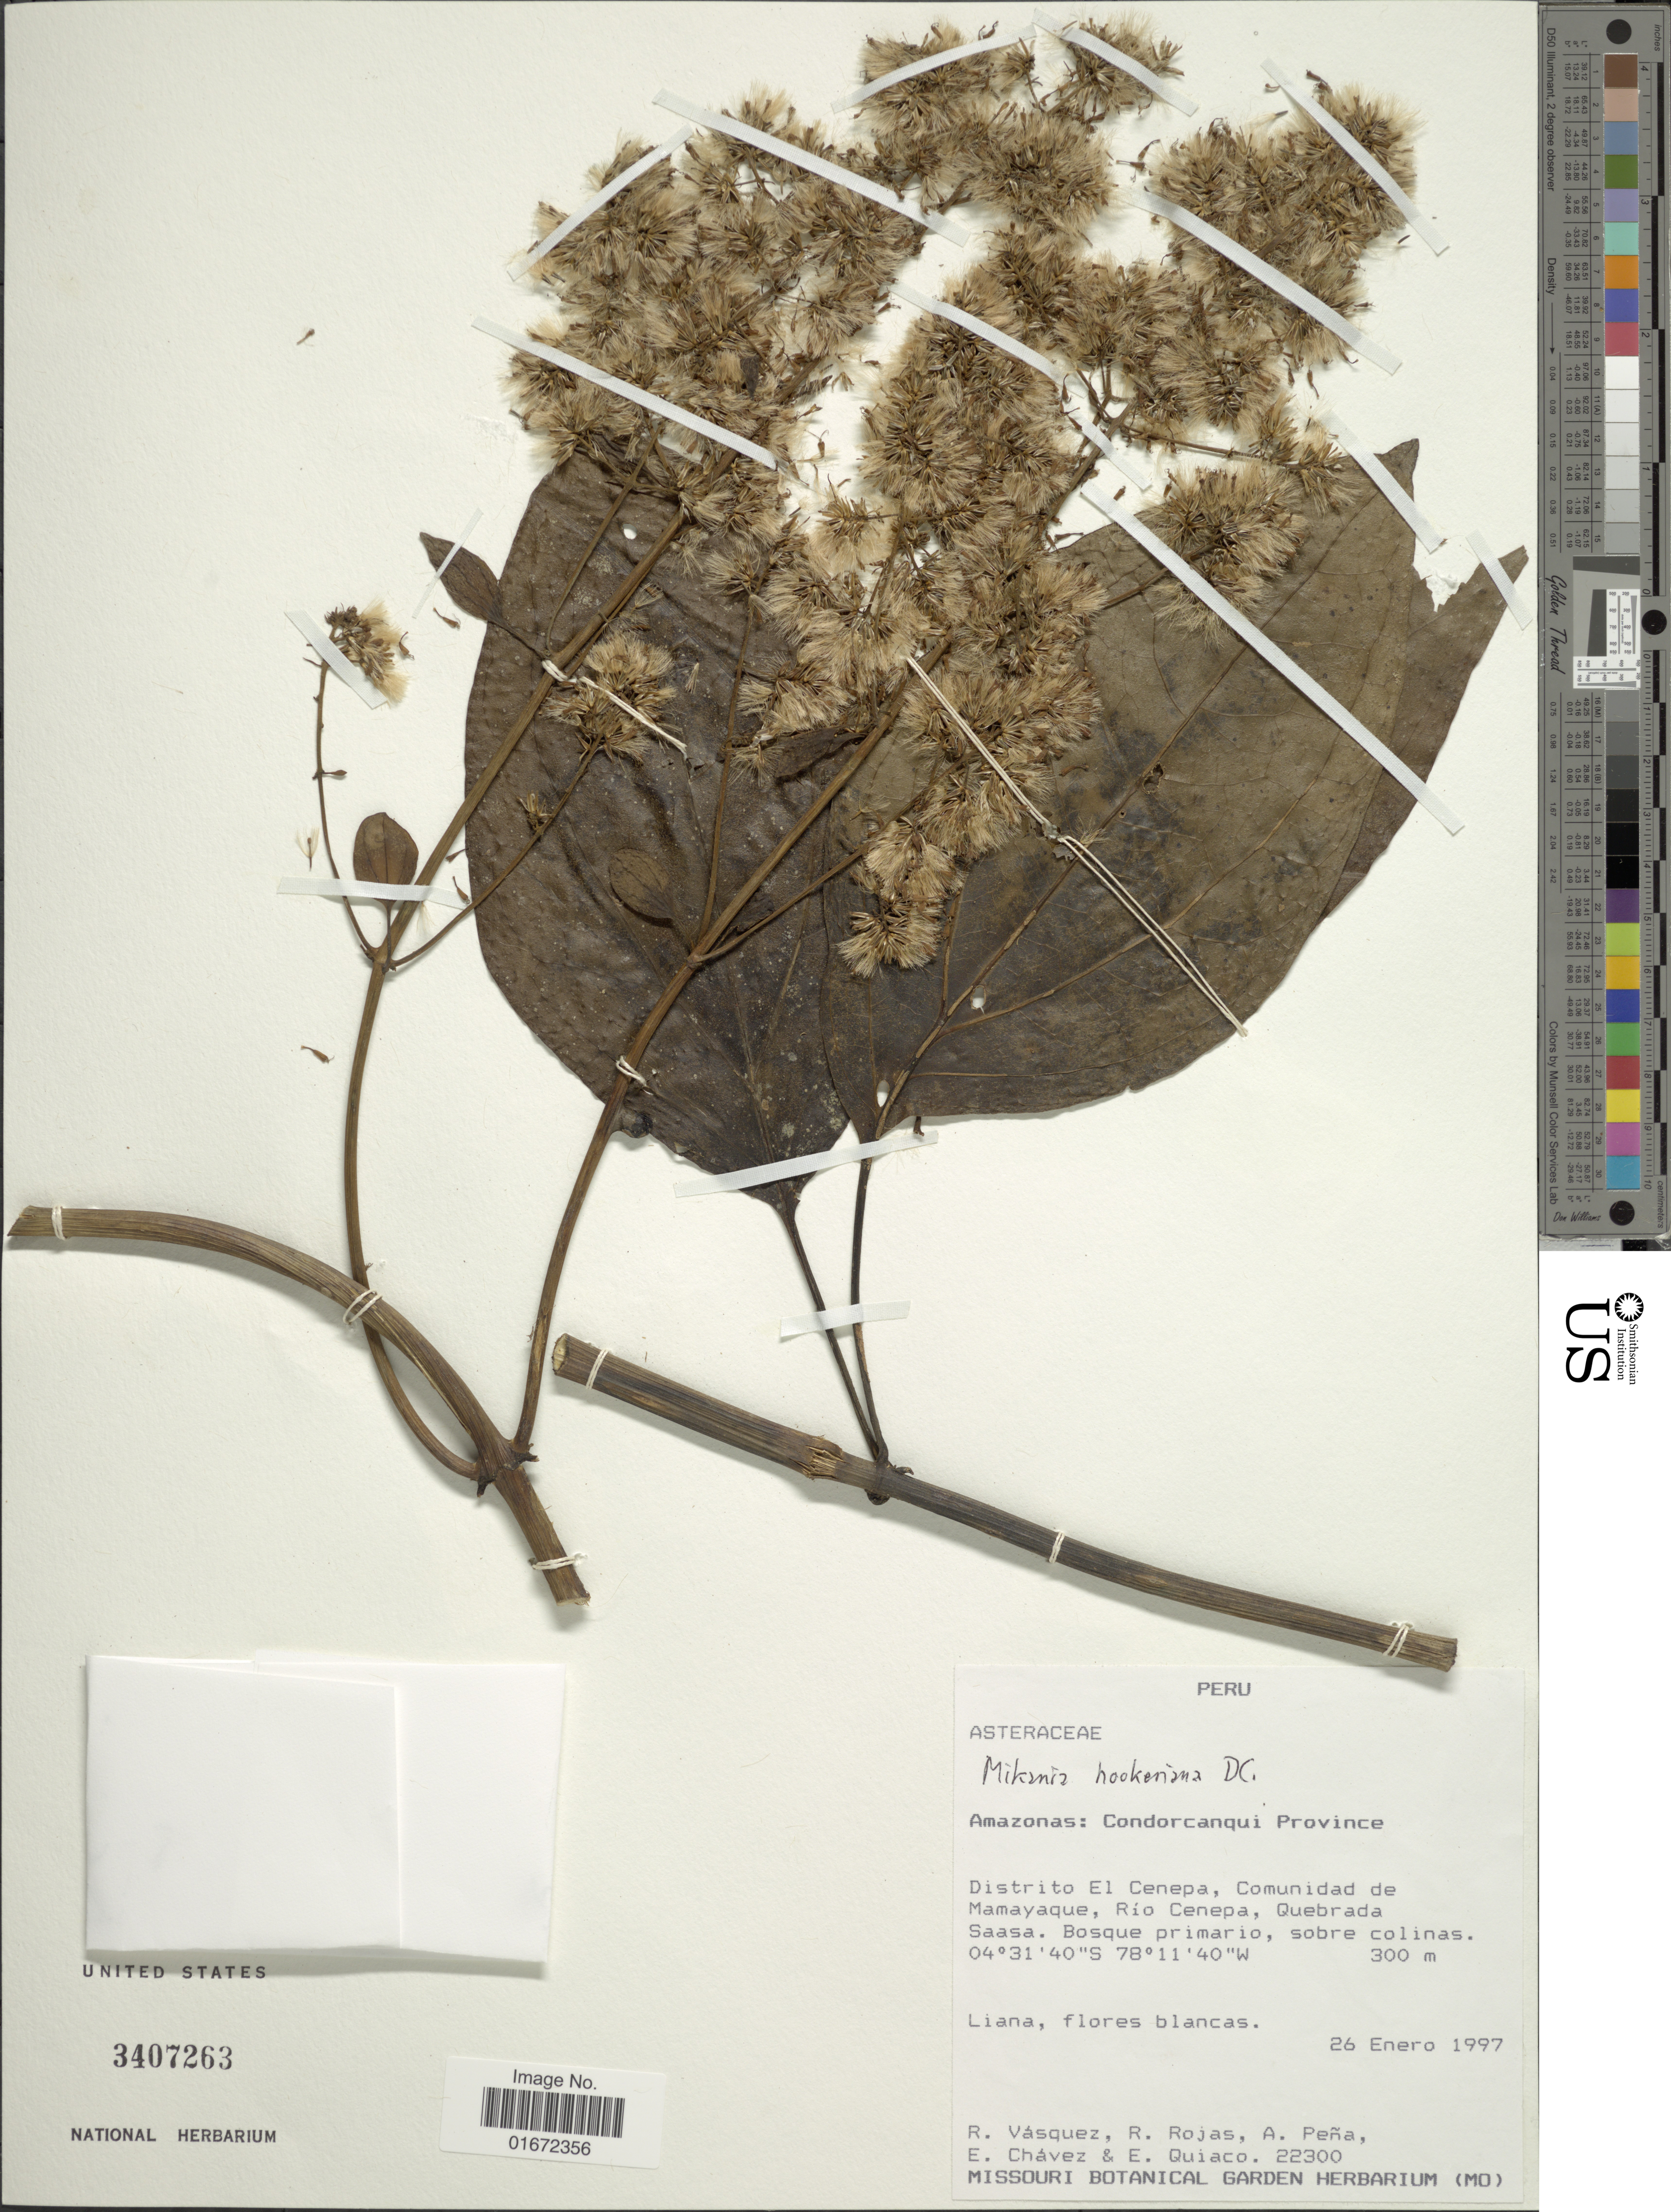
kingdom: Plantae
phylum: Tracheophyta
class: Magnoliopsida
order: Asterales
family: Asteraceae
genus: Mikania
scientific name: Mikania hookeriana var. platyphylla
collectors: R. Vásquez, R. Rojas, A. Peña, E. Chávez & E. Quiaco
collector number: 22300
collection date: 1997-01-26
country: Peru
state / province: Amazonas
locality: Amazonas: Condorcanqui Province. Distrito El Cenepa, Comunidad de Mamayaque, Rio Cenepa, Quebrada Saasa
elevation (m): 300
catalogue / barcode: US 3407263